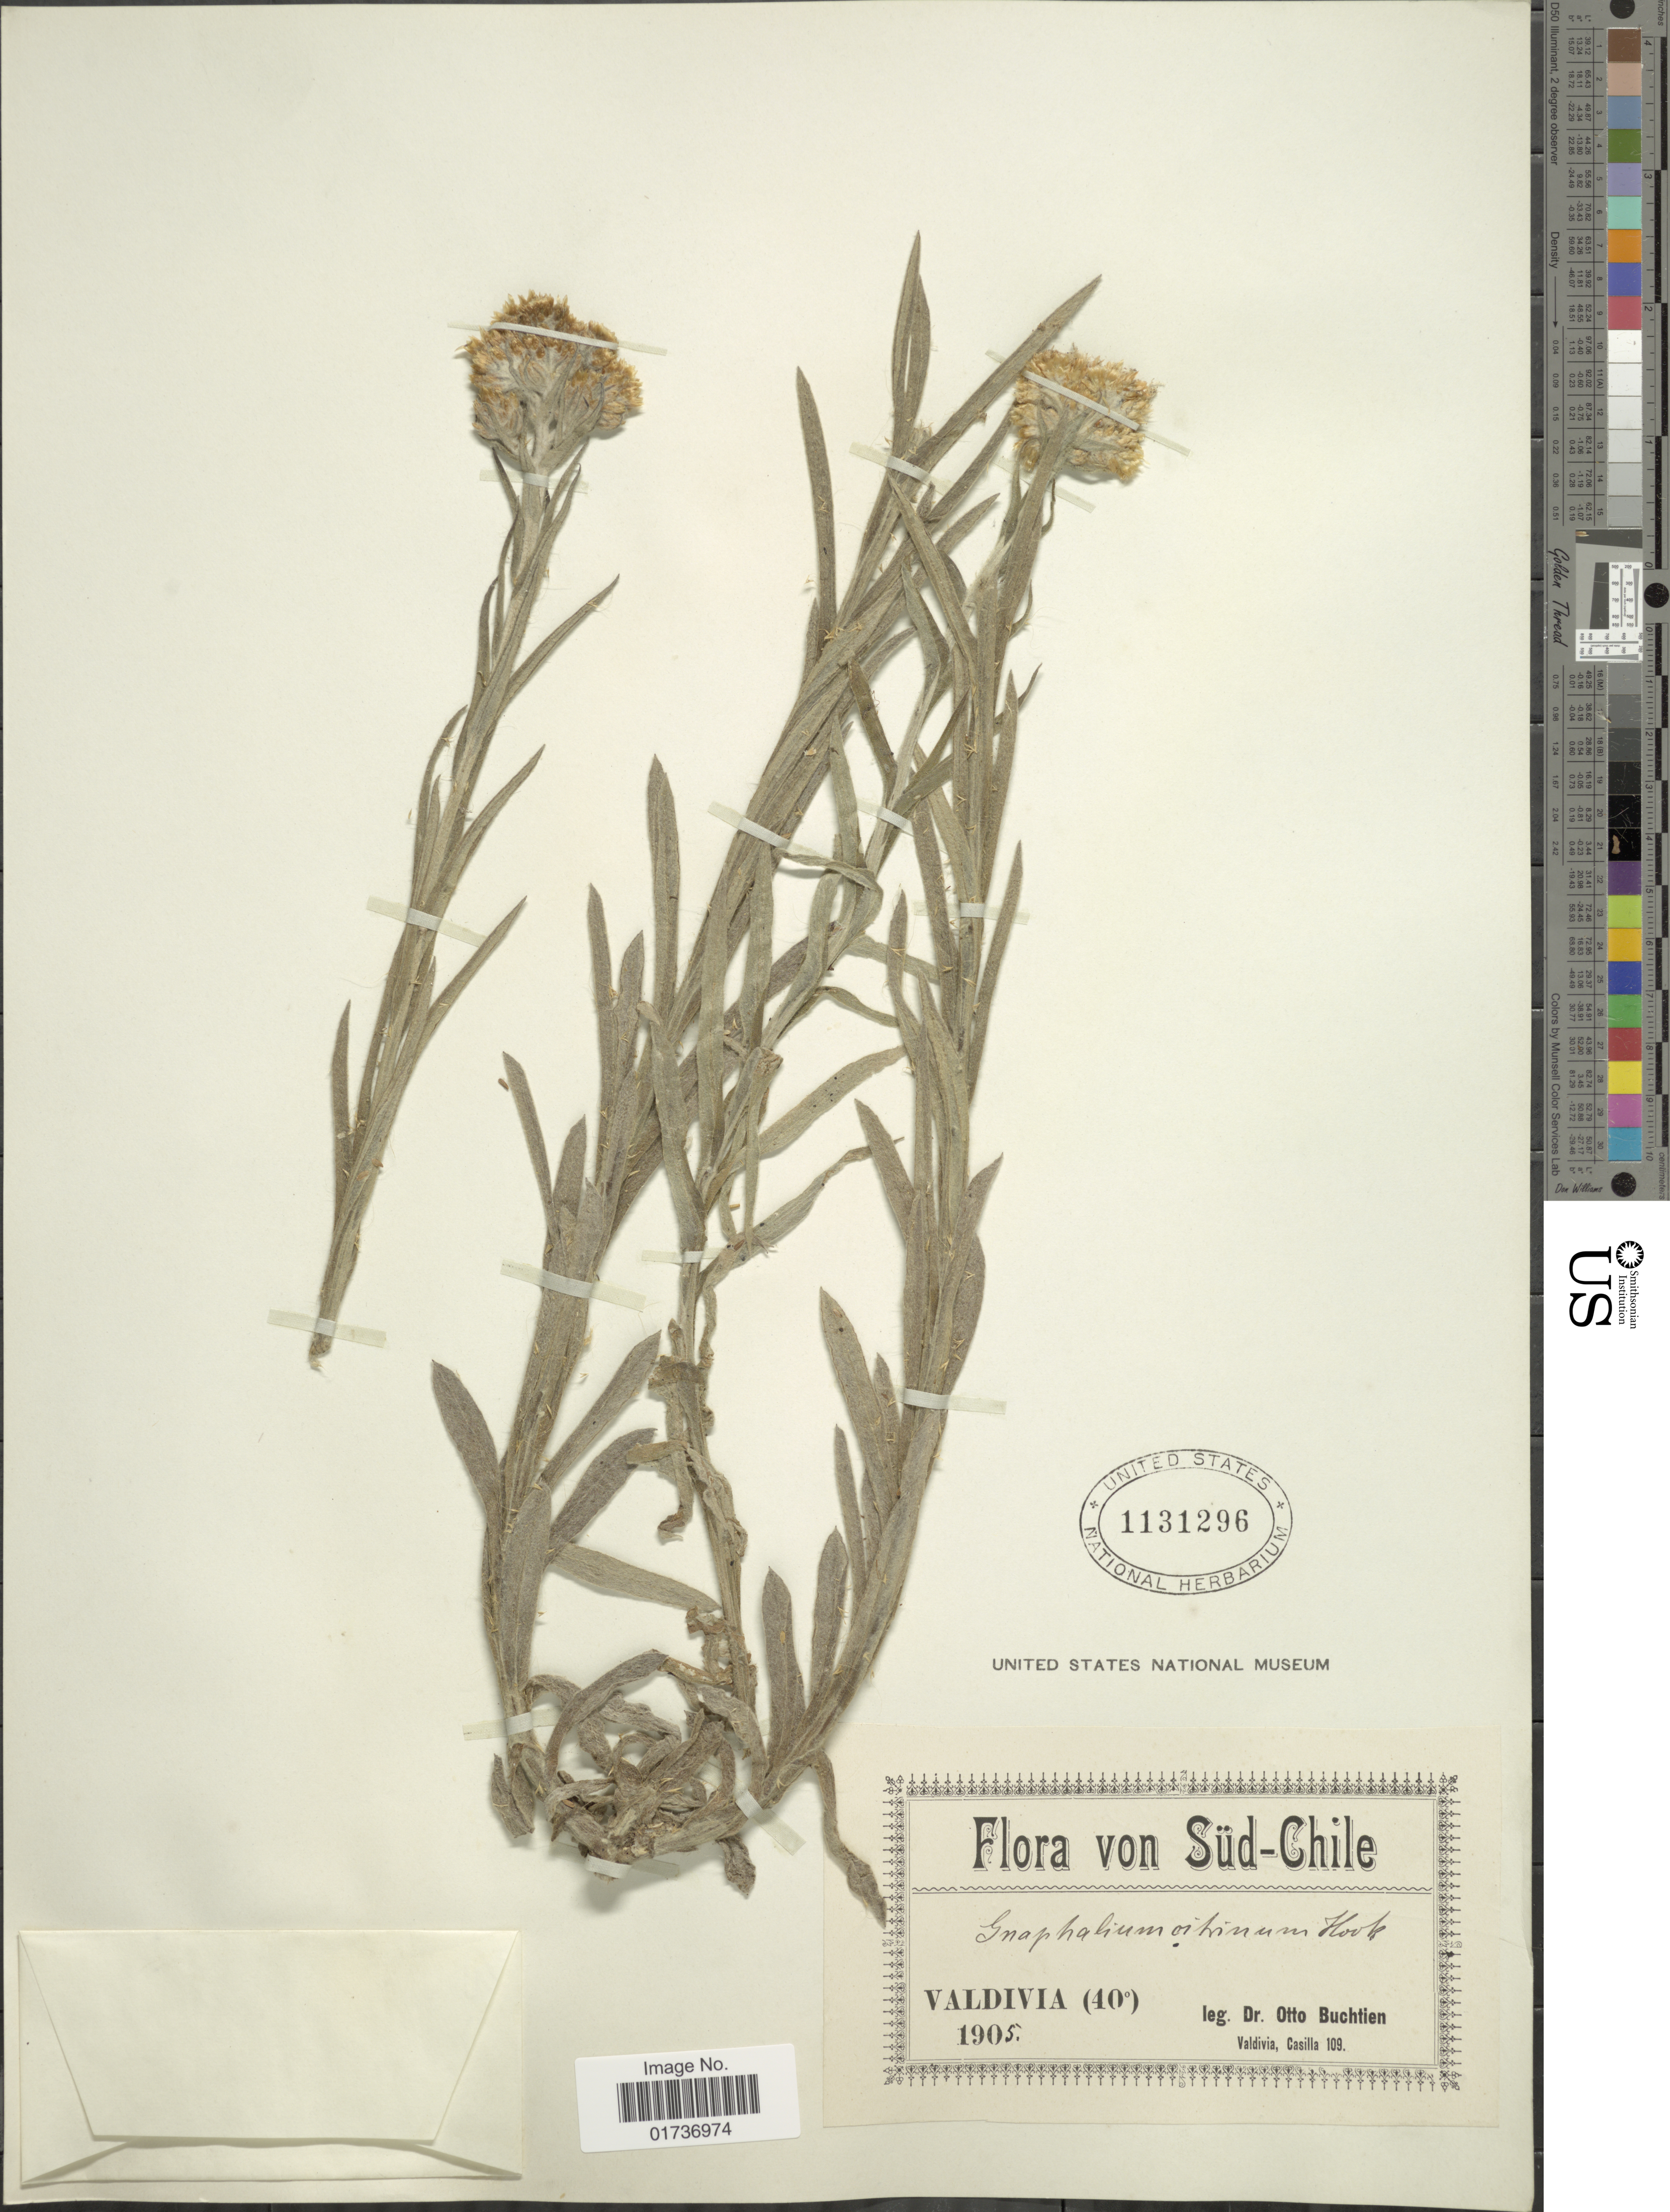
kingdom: Plantae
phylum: Tracheophyta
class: Magnoliopsida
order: Asterales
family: Asteraceae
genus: Gnaphalium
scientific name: Gnaphalium cheiranthifolium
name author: Bertero ex Lam.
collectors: O. Buchtien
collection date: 1905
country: Chile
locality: Süd-Chile, Valdivia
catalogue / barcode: US 1131296